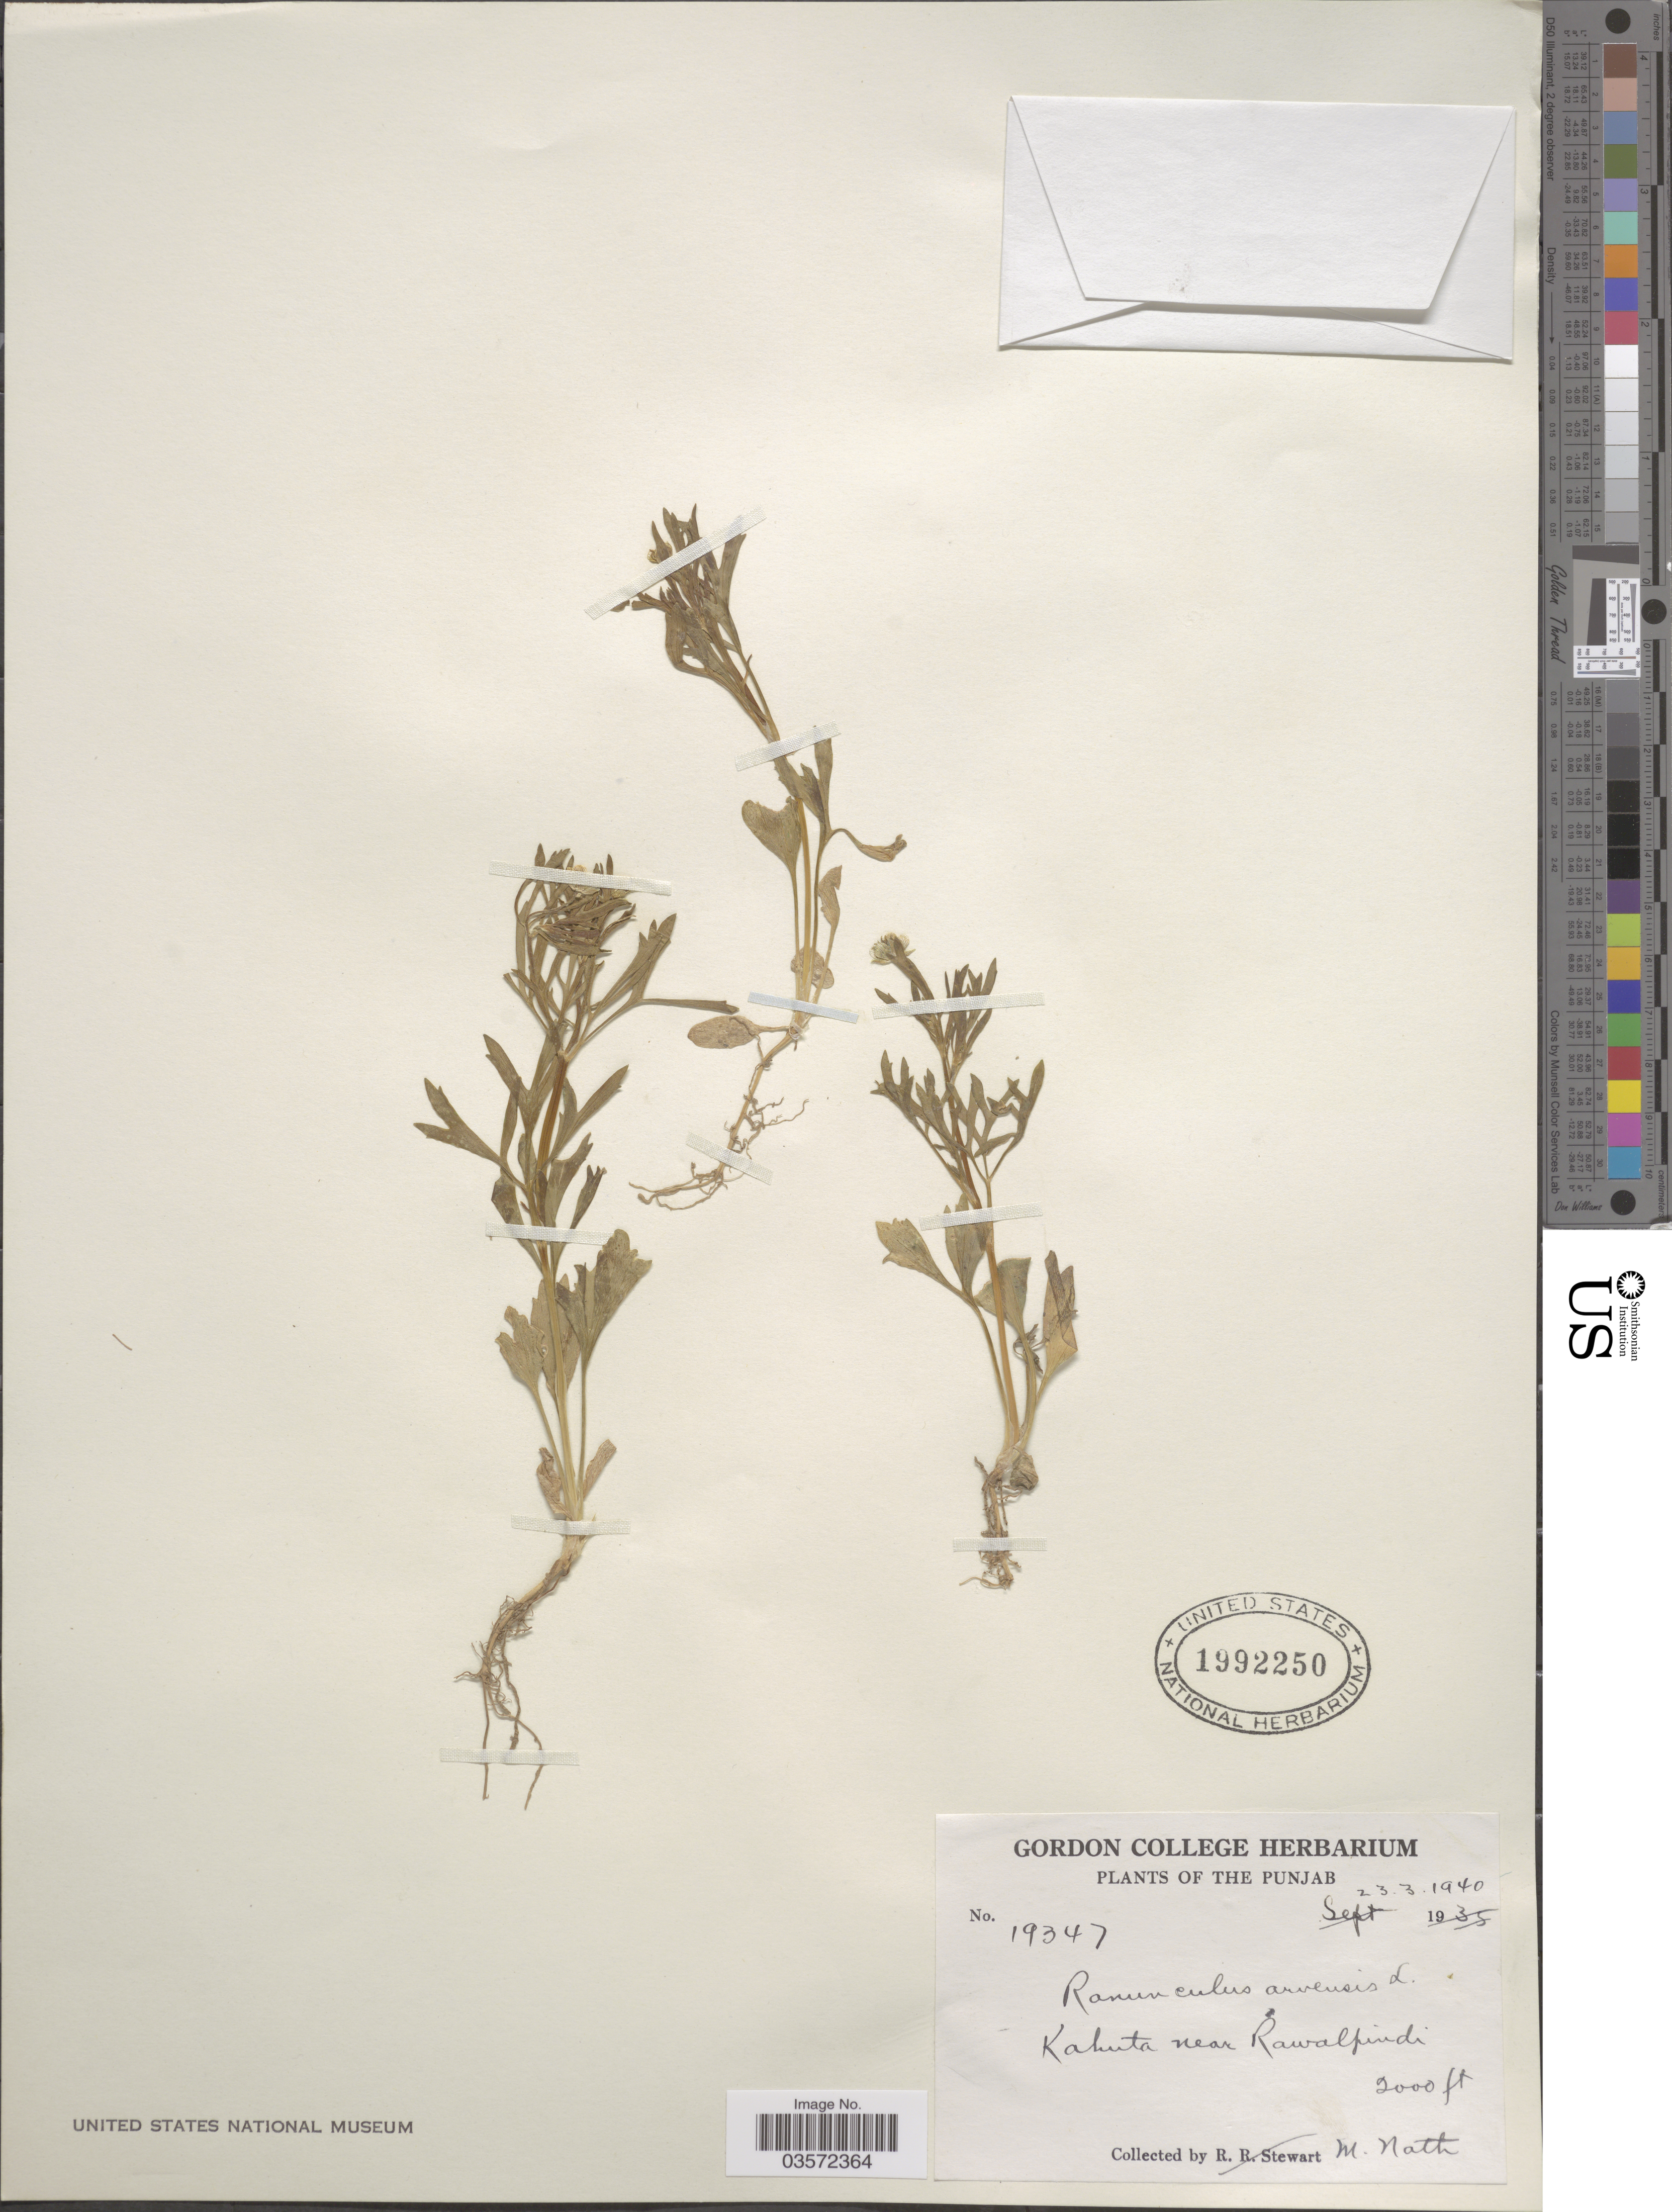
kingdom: Plantae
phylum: Tracheophyta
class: Magnoliopsida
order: Ranunculales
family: Ranunculaceae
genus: Ranunculus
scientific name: Ranunculus arvensis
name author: L.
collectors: M. Nath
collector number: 19347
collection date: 1940-03-23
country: Pakistan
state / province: Punjab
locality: Kahuta near Rawalpindi.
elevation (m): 610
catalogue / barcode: US 1992250